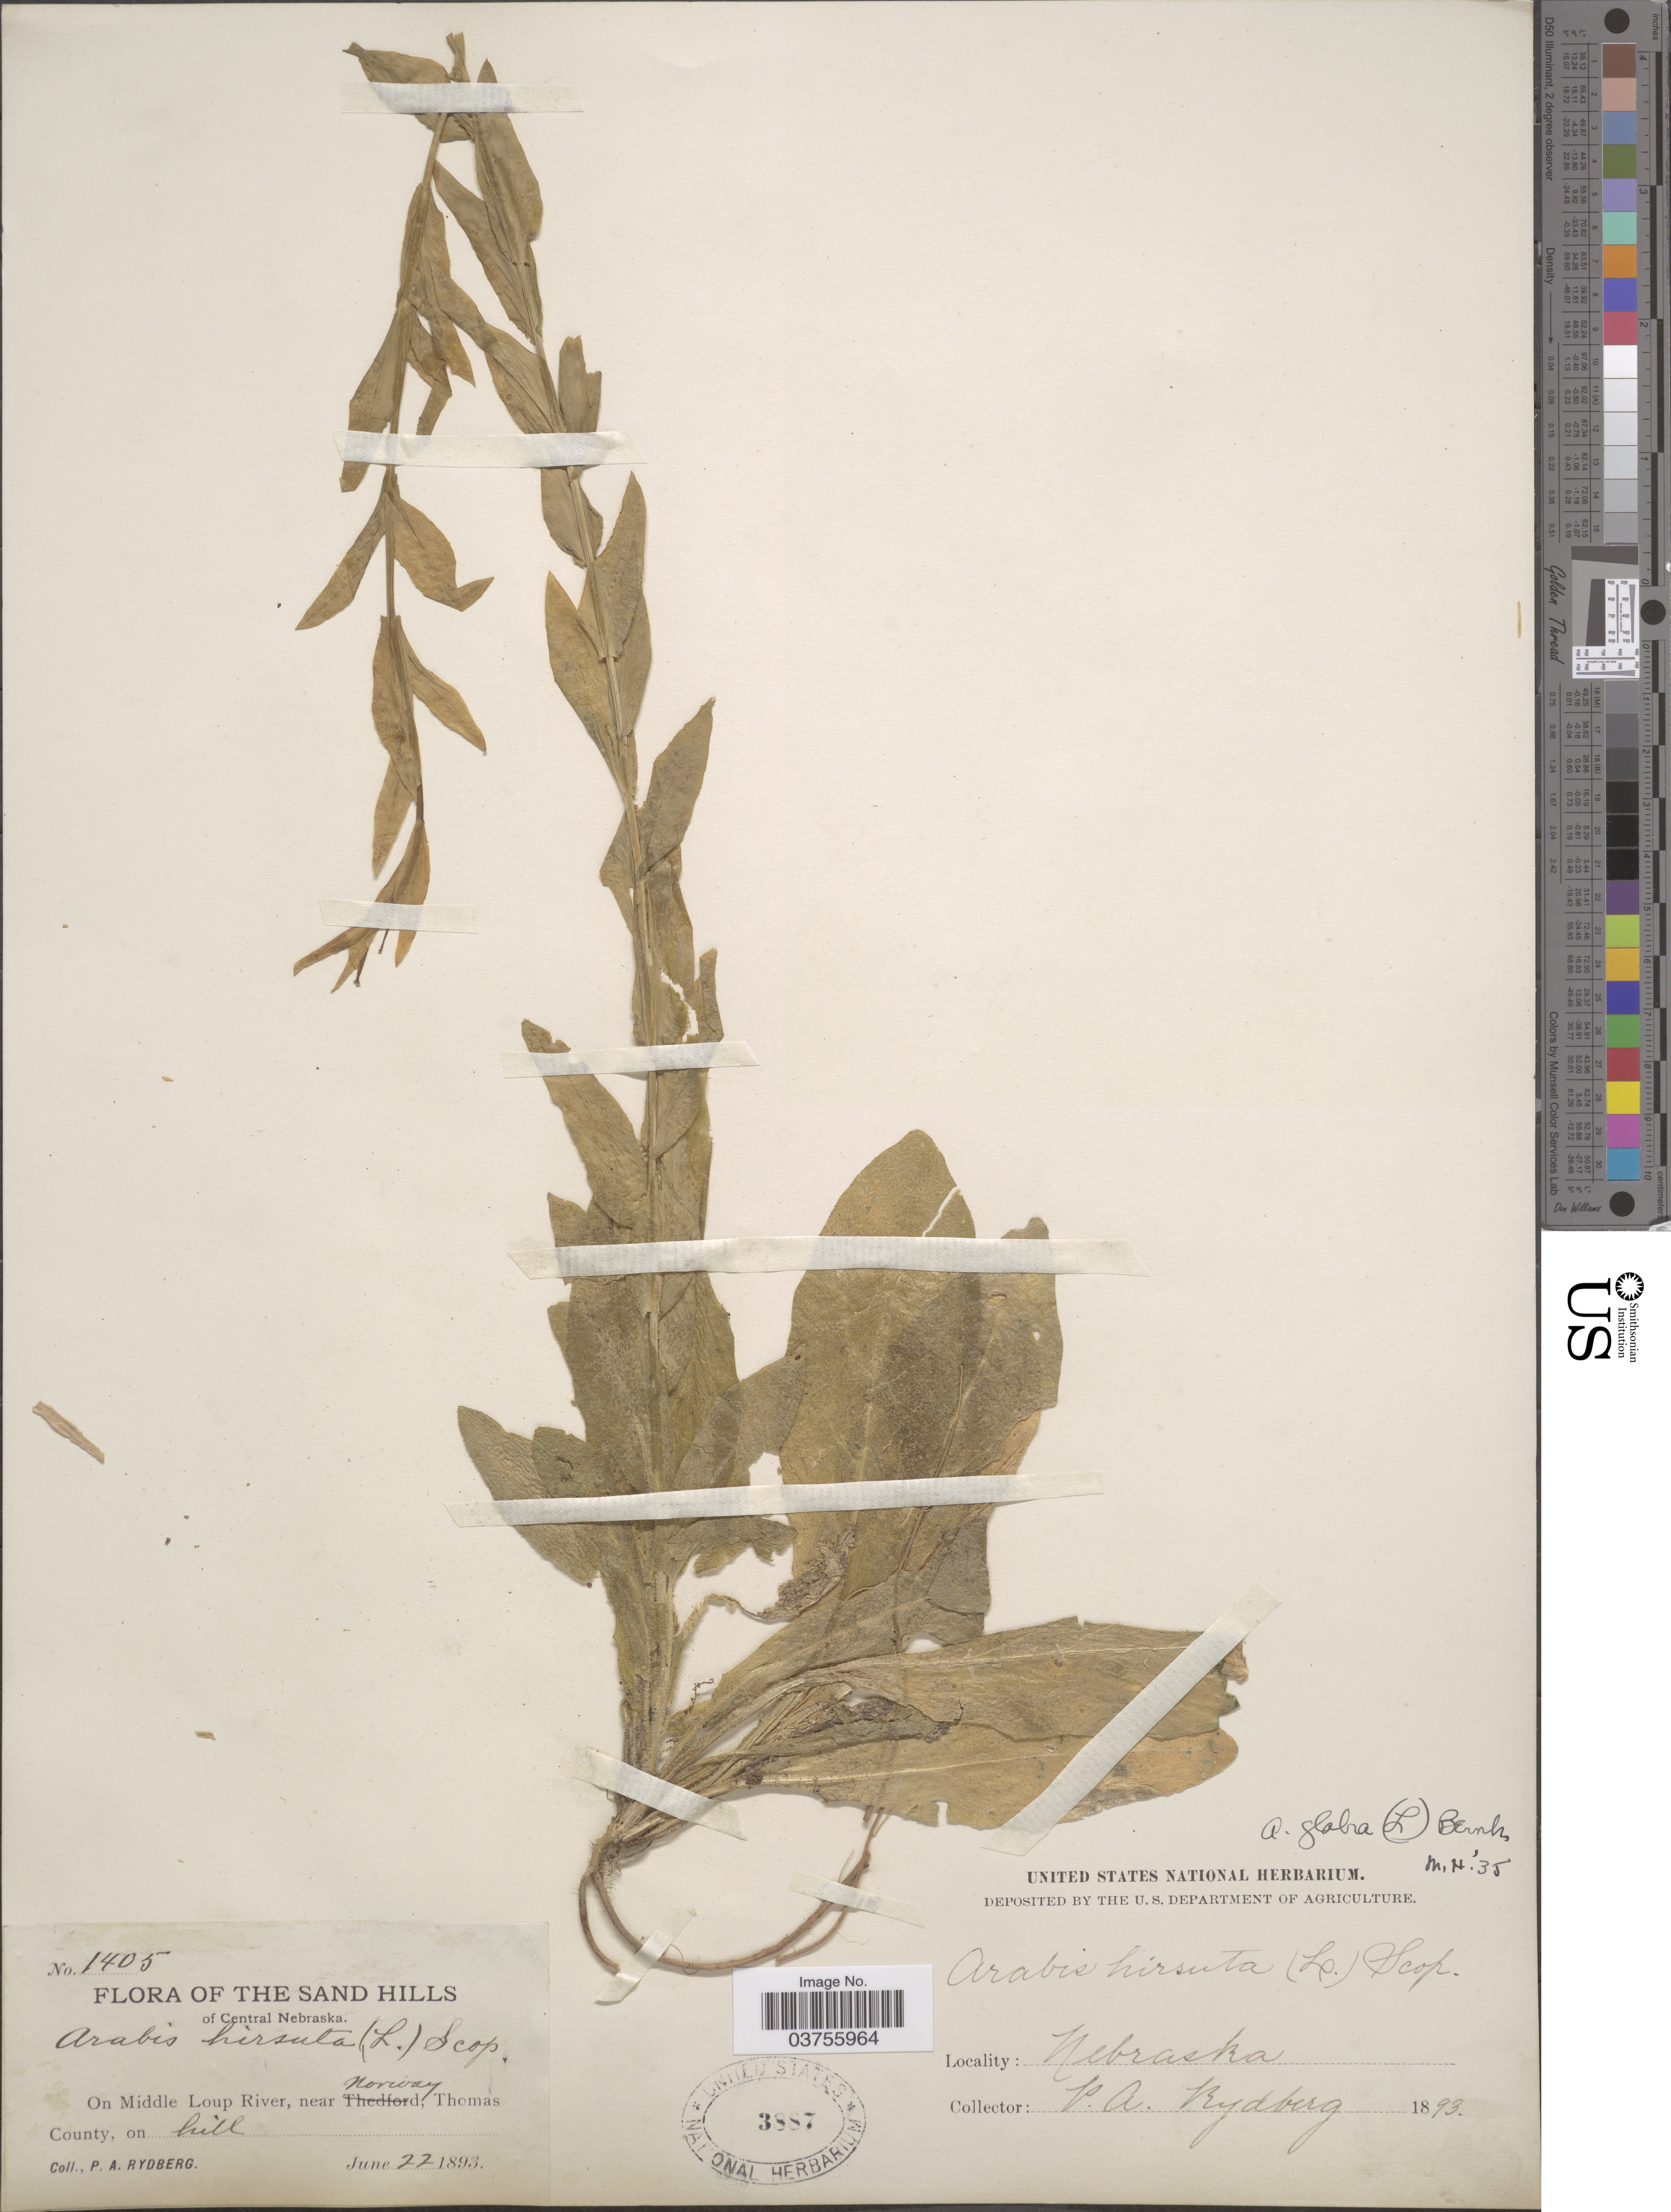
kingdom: Plantae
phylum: Tracheophyta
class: Magnoliopsida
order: Brassicales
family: Brassicaceae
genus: Turritis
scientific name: Turritis glabra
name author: L.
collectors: P. A. Rydberg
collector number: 1405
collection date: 1893-06-22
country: United States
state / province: Nebraska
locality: The Sand Hills of Central Nebraska. On Middle Loup River, near Norway, Thomas County.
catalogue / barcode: US 3887